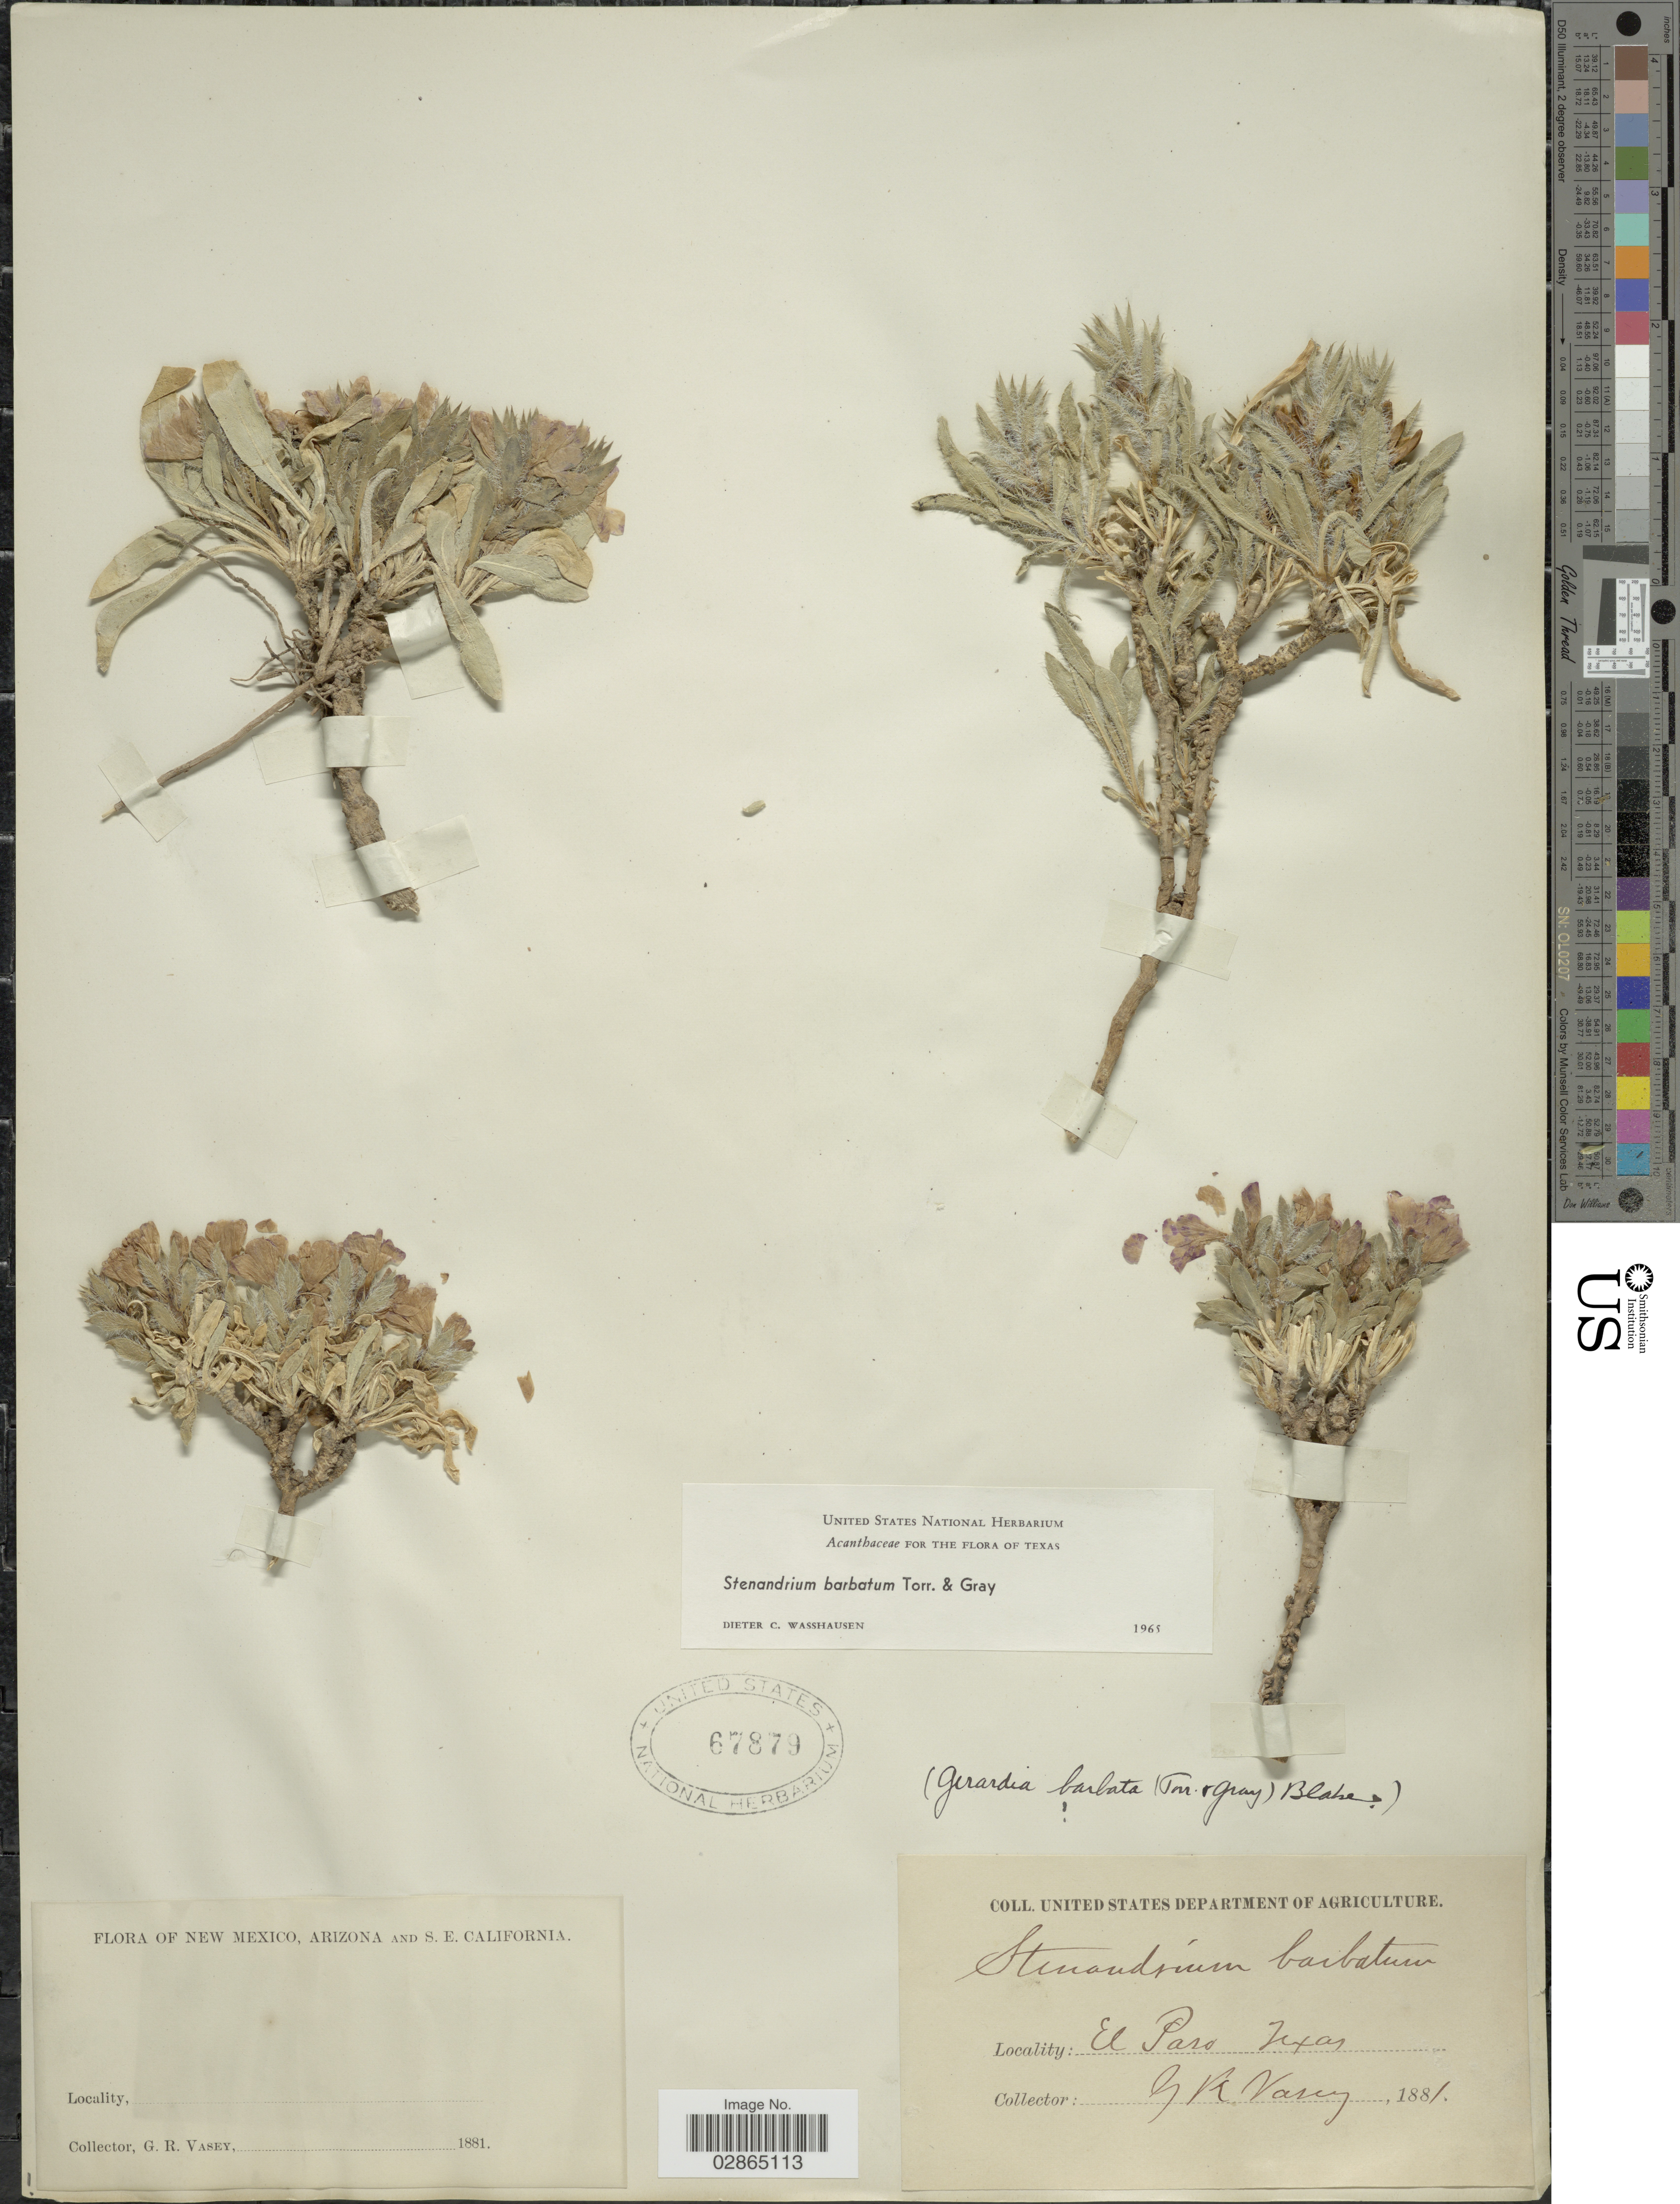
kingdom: Plantae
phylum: Tracheophyta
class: Magnoliopsida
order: Lamiales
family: Acanthaceae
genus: Stenandrium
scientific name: Stenandrium barbatum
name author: Torr. & A. Gray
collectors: G. R. Vasey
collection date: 1881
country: United States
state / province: Texas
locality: El Paso.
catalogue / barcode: US 67879